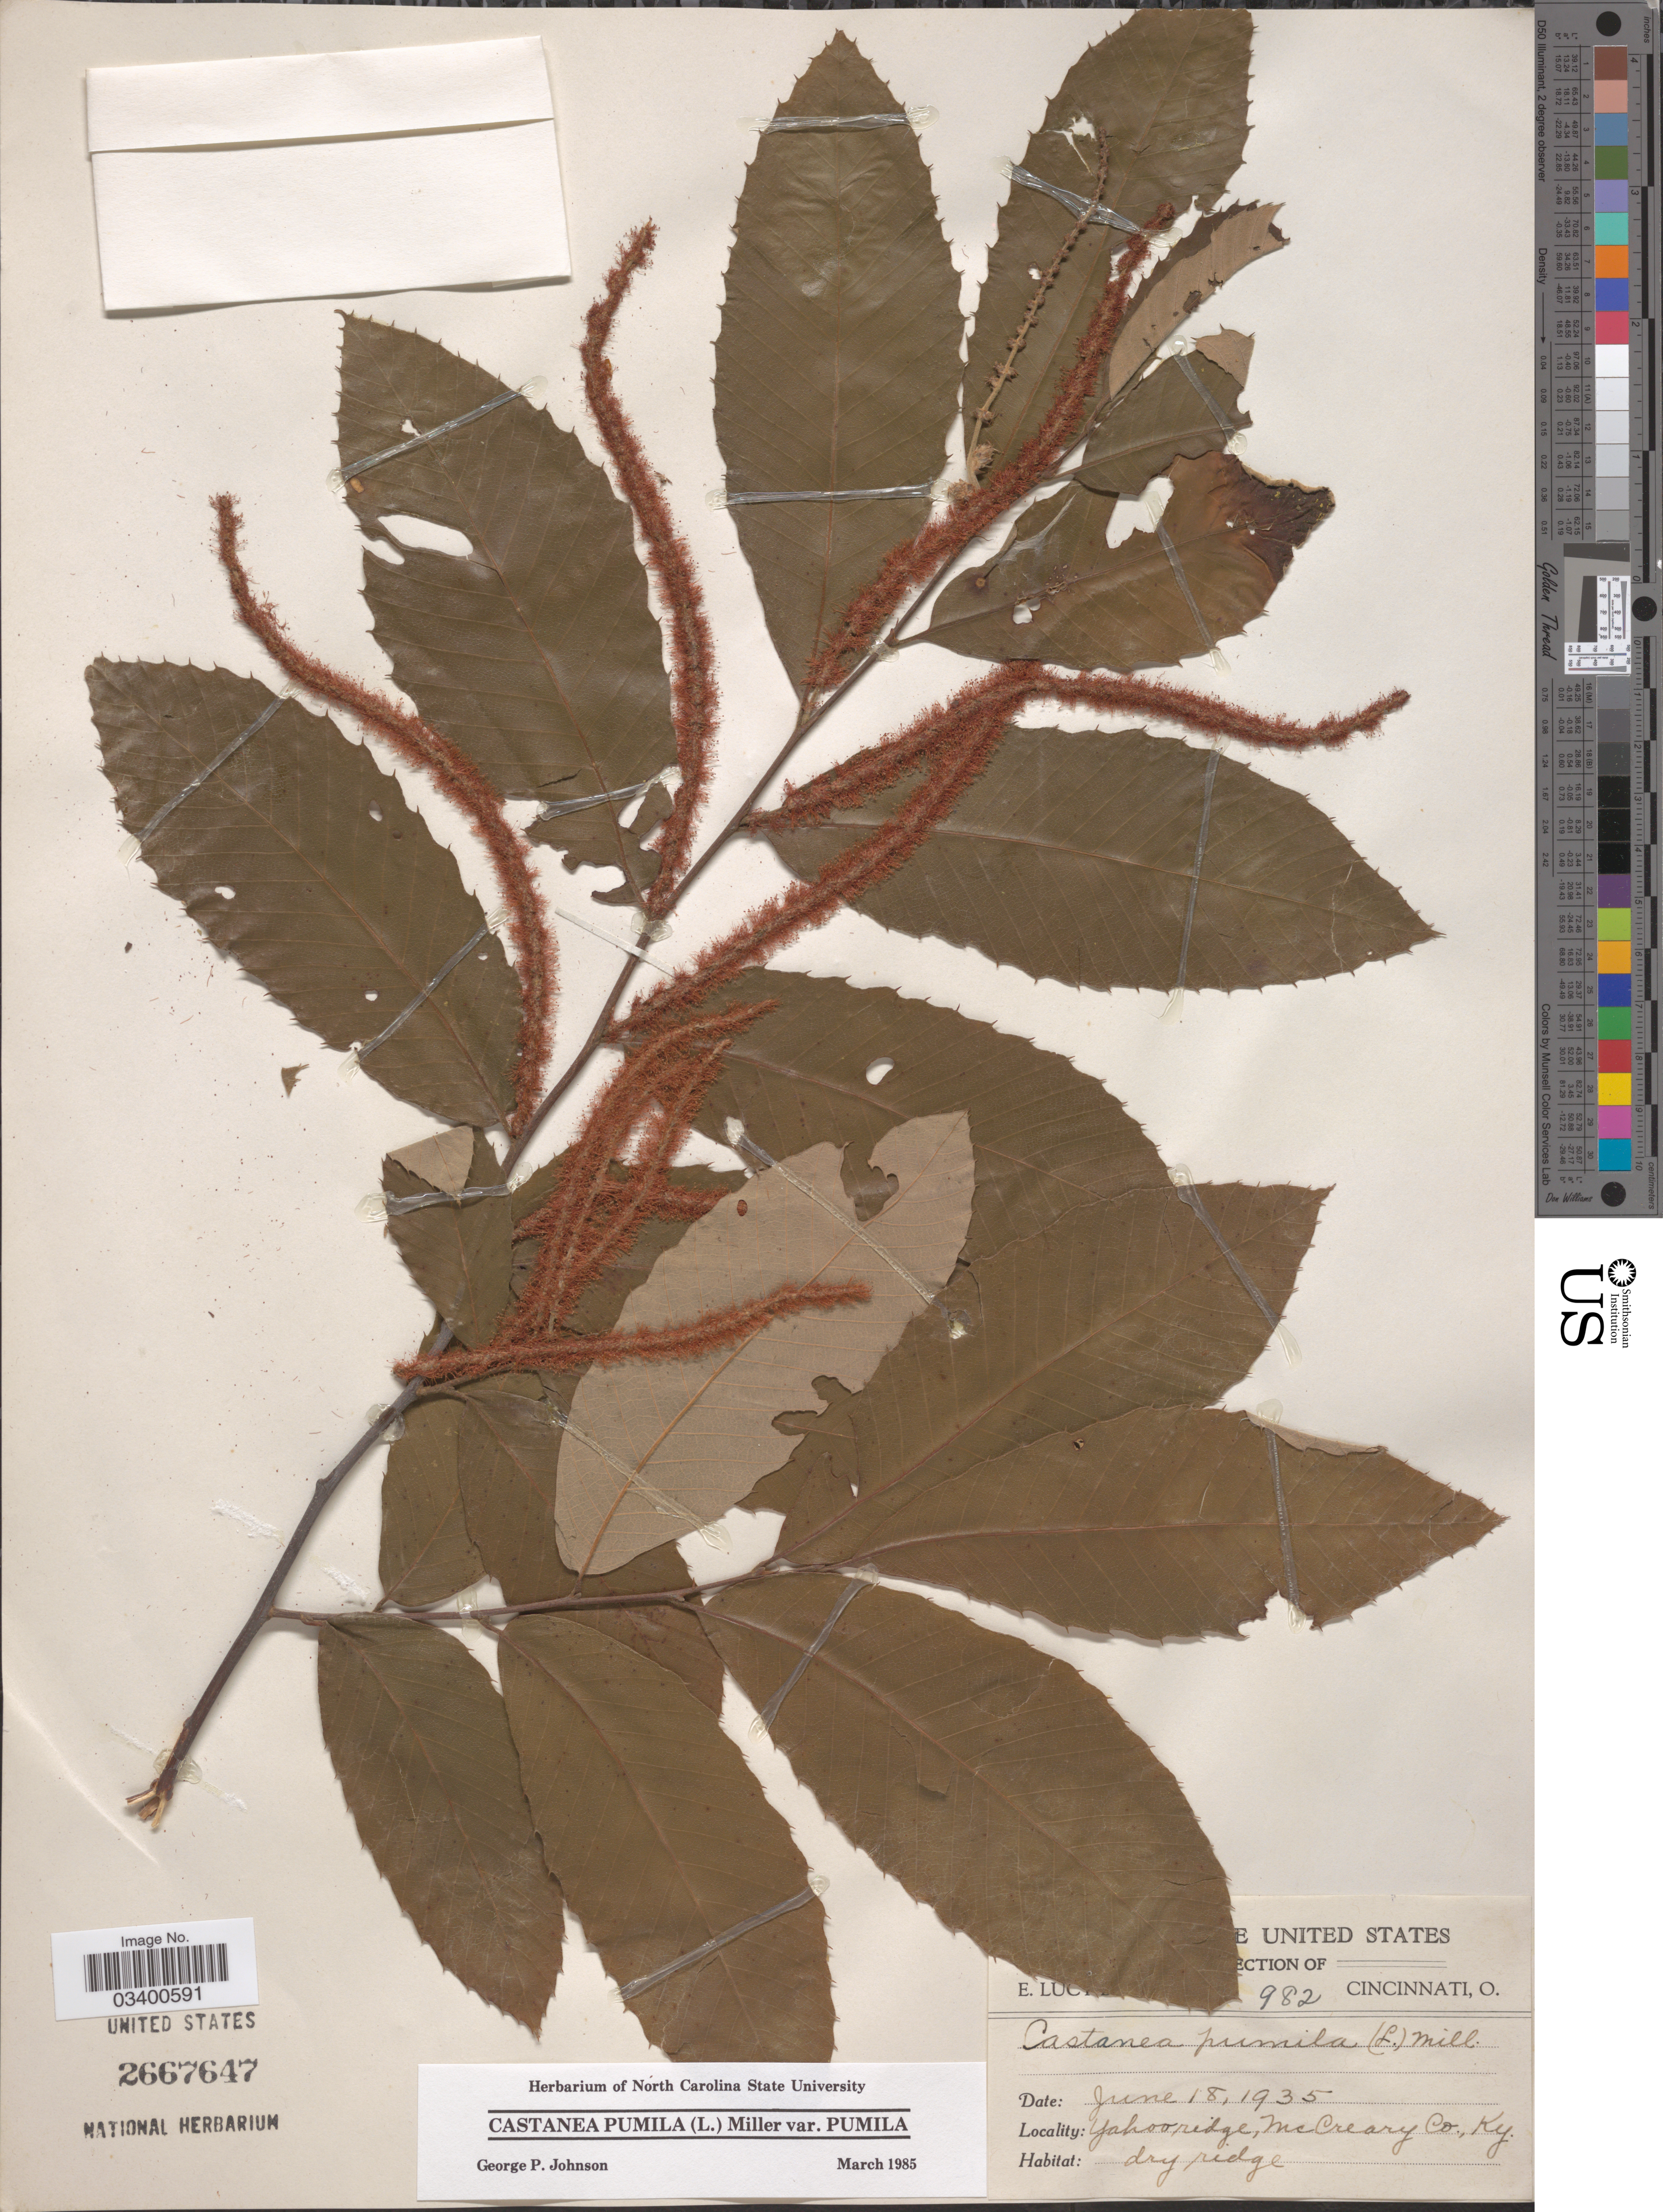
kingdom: Plantae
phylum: Tracheophyta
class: Magnoliopsida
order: Fagales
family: Fagaceae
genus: Castanea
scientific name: Castanea pumila var. pumila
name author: (L.) Mill.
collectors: E. L. Braun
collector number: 982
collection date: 1935-06-18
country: United States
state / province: Kentucky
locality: Yahoo ridge, McCreary Co.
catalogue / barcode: US 2667647